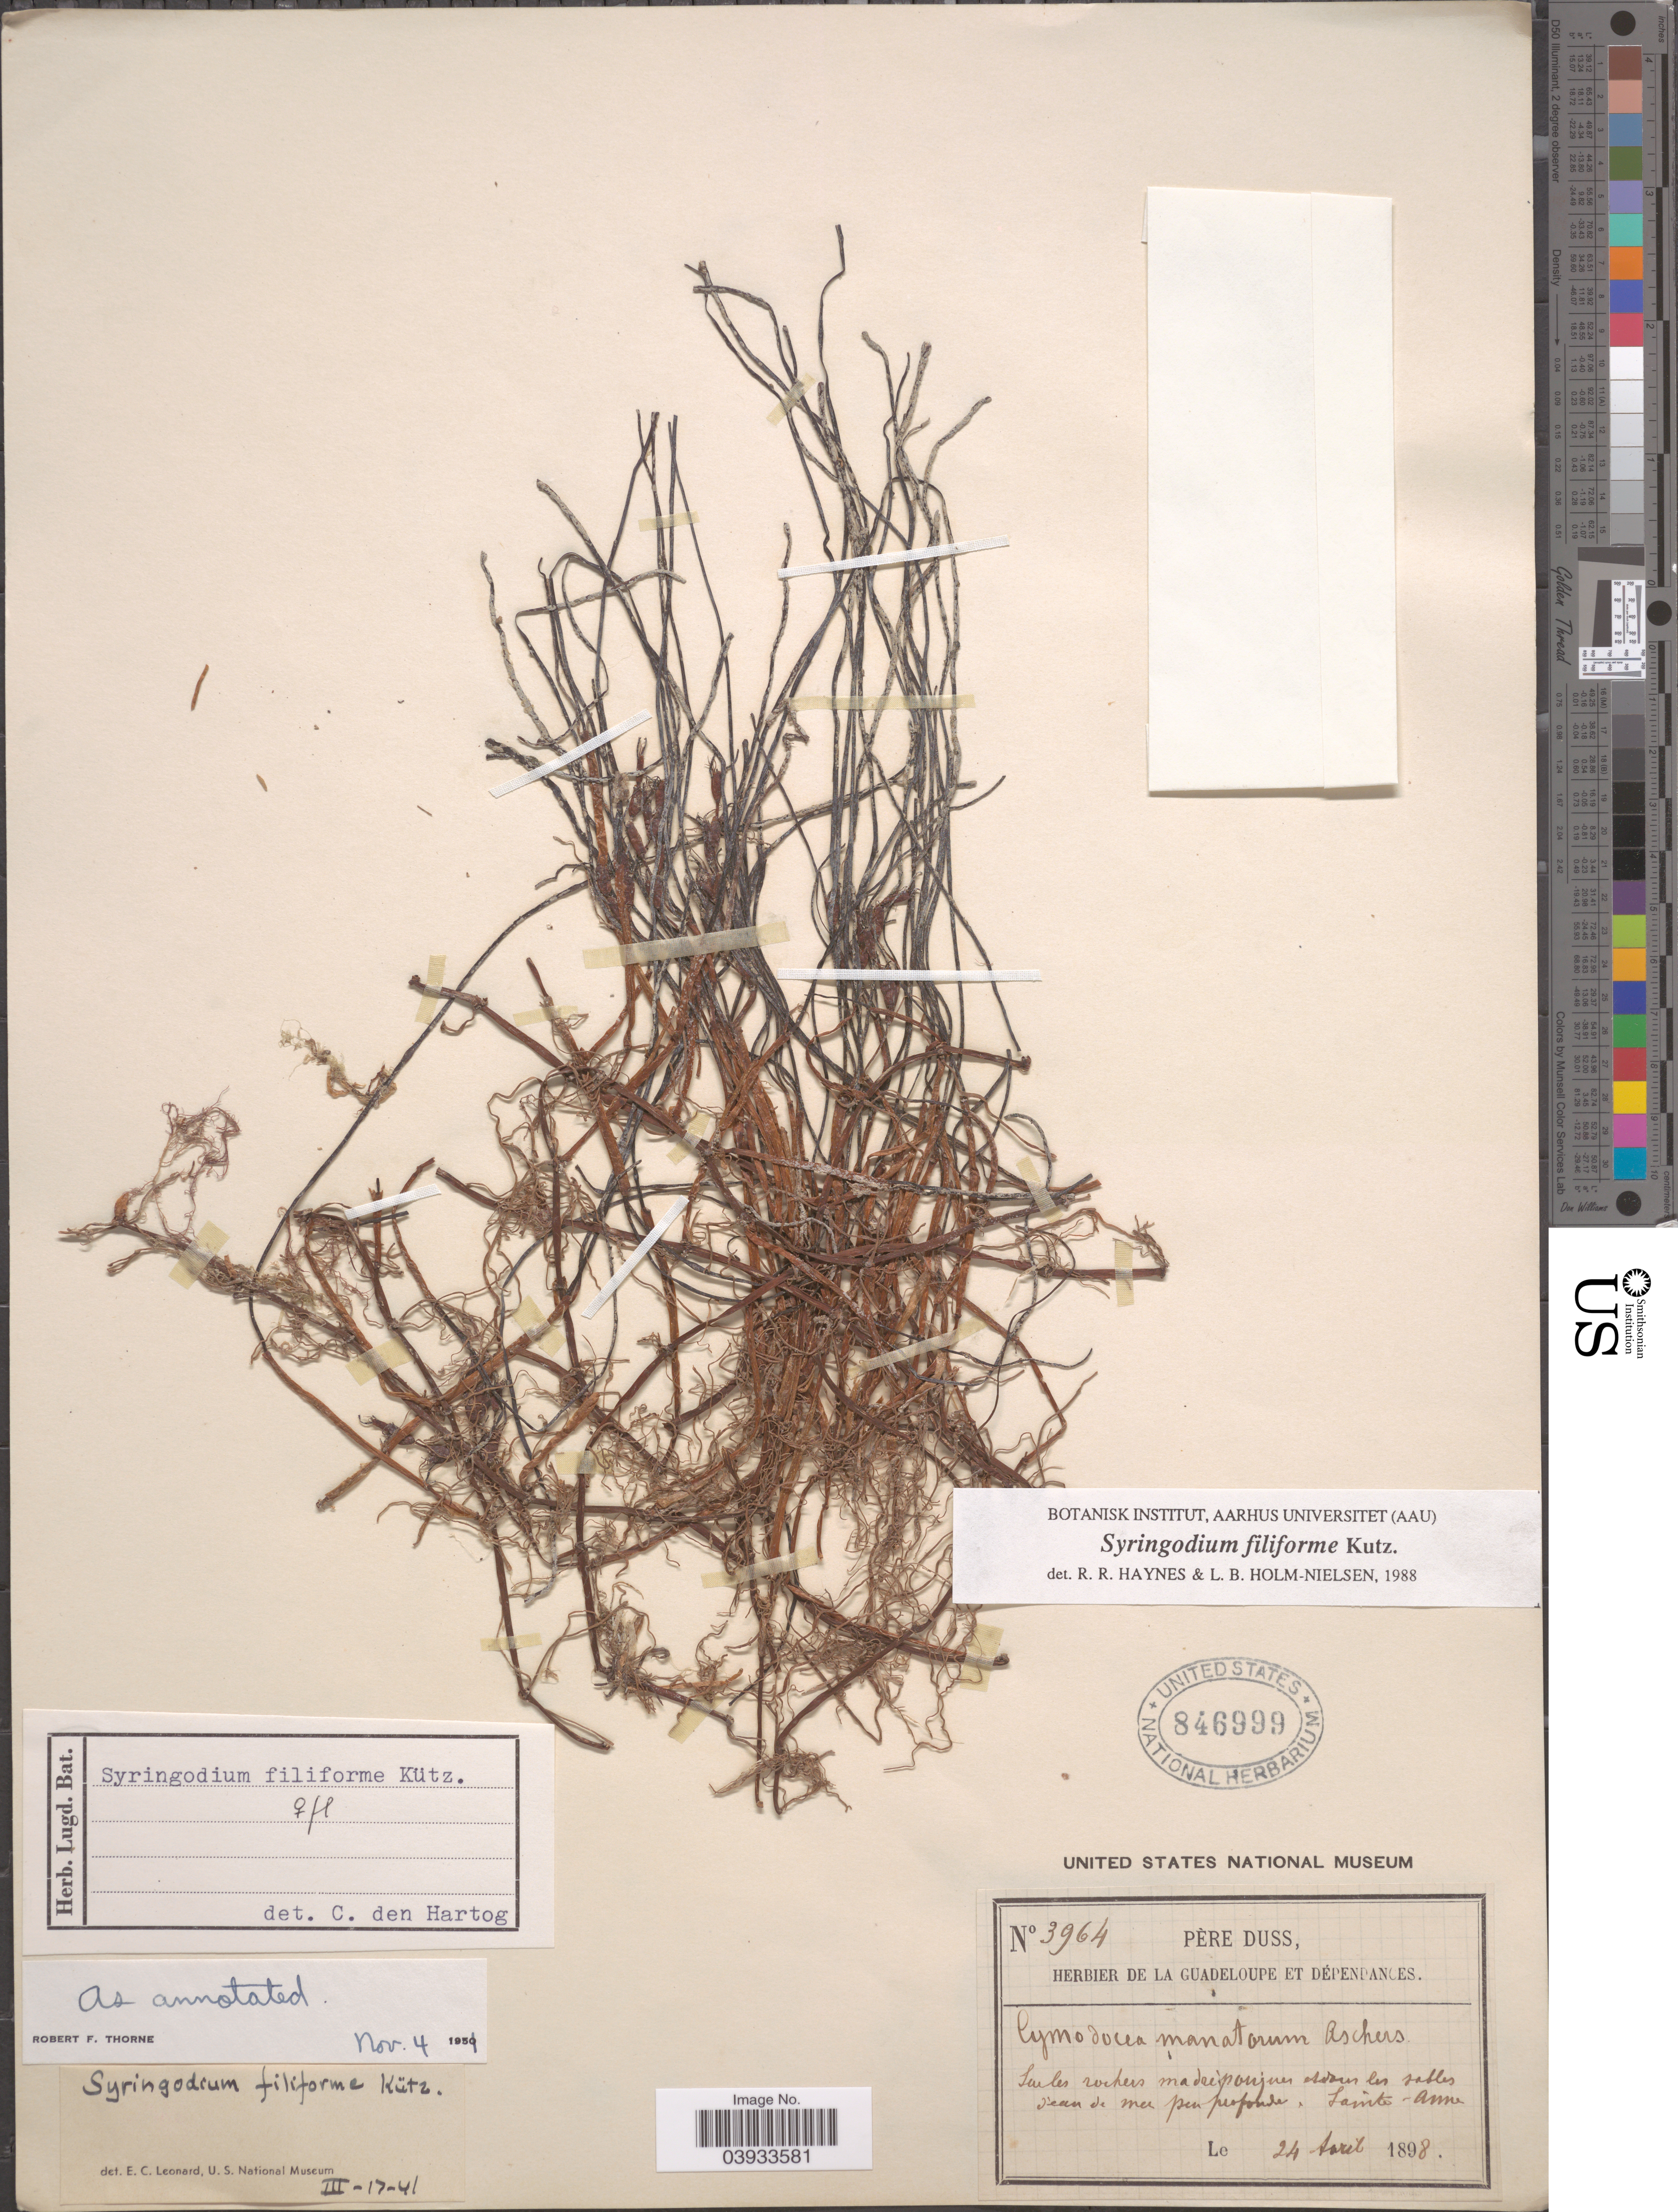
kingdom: Plantae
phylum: Tracheophyta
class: Liliopsida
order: Alismatales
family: Cymodoceaceae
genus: Syringodium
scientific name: Syringodium filiforme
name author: Kütz.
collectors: Père Duss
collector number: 3964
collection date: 1898-04-24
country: Guadeloupe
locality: Saint-Anne.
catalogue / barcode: US 846999